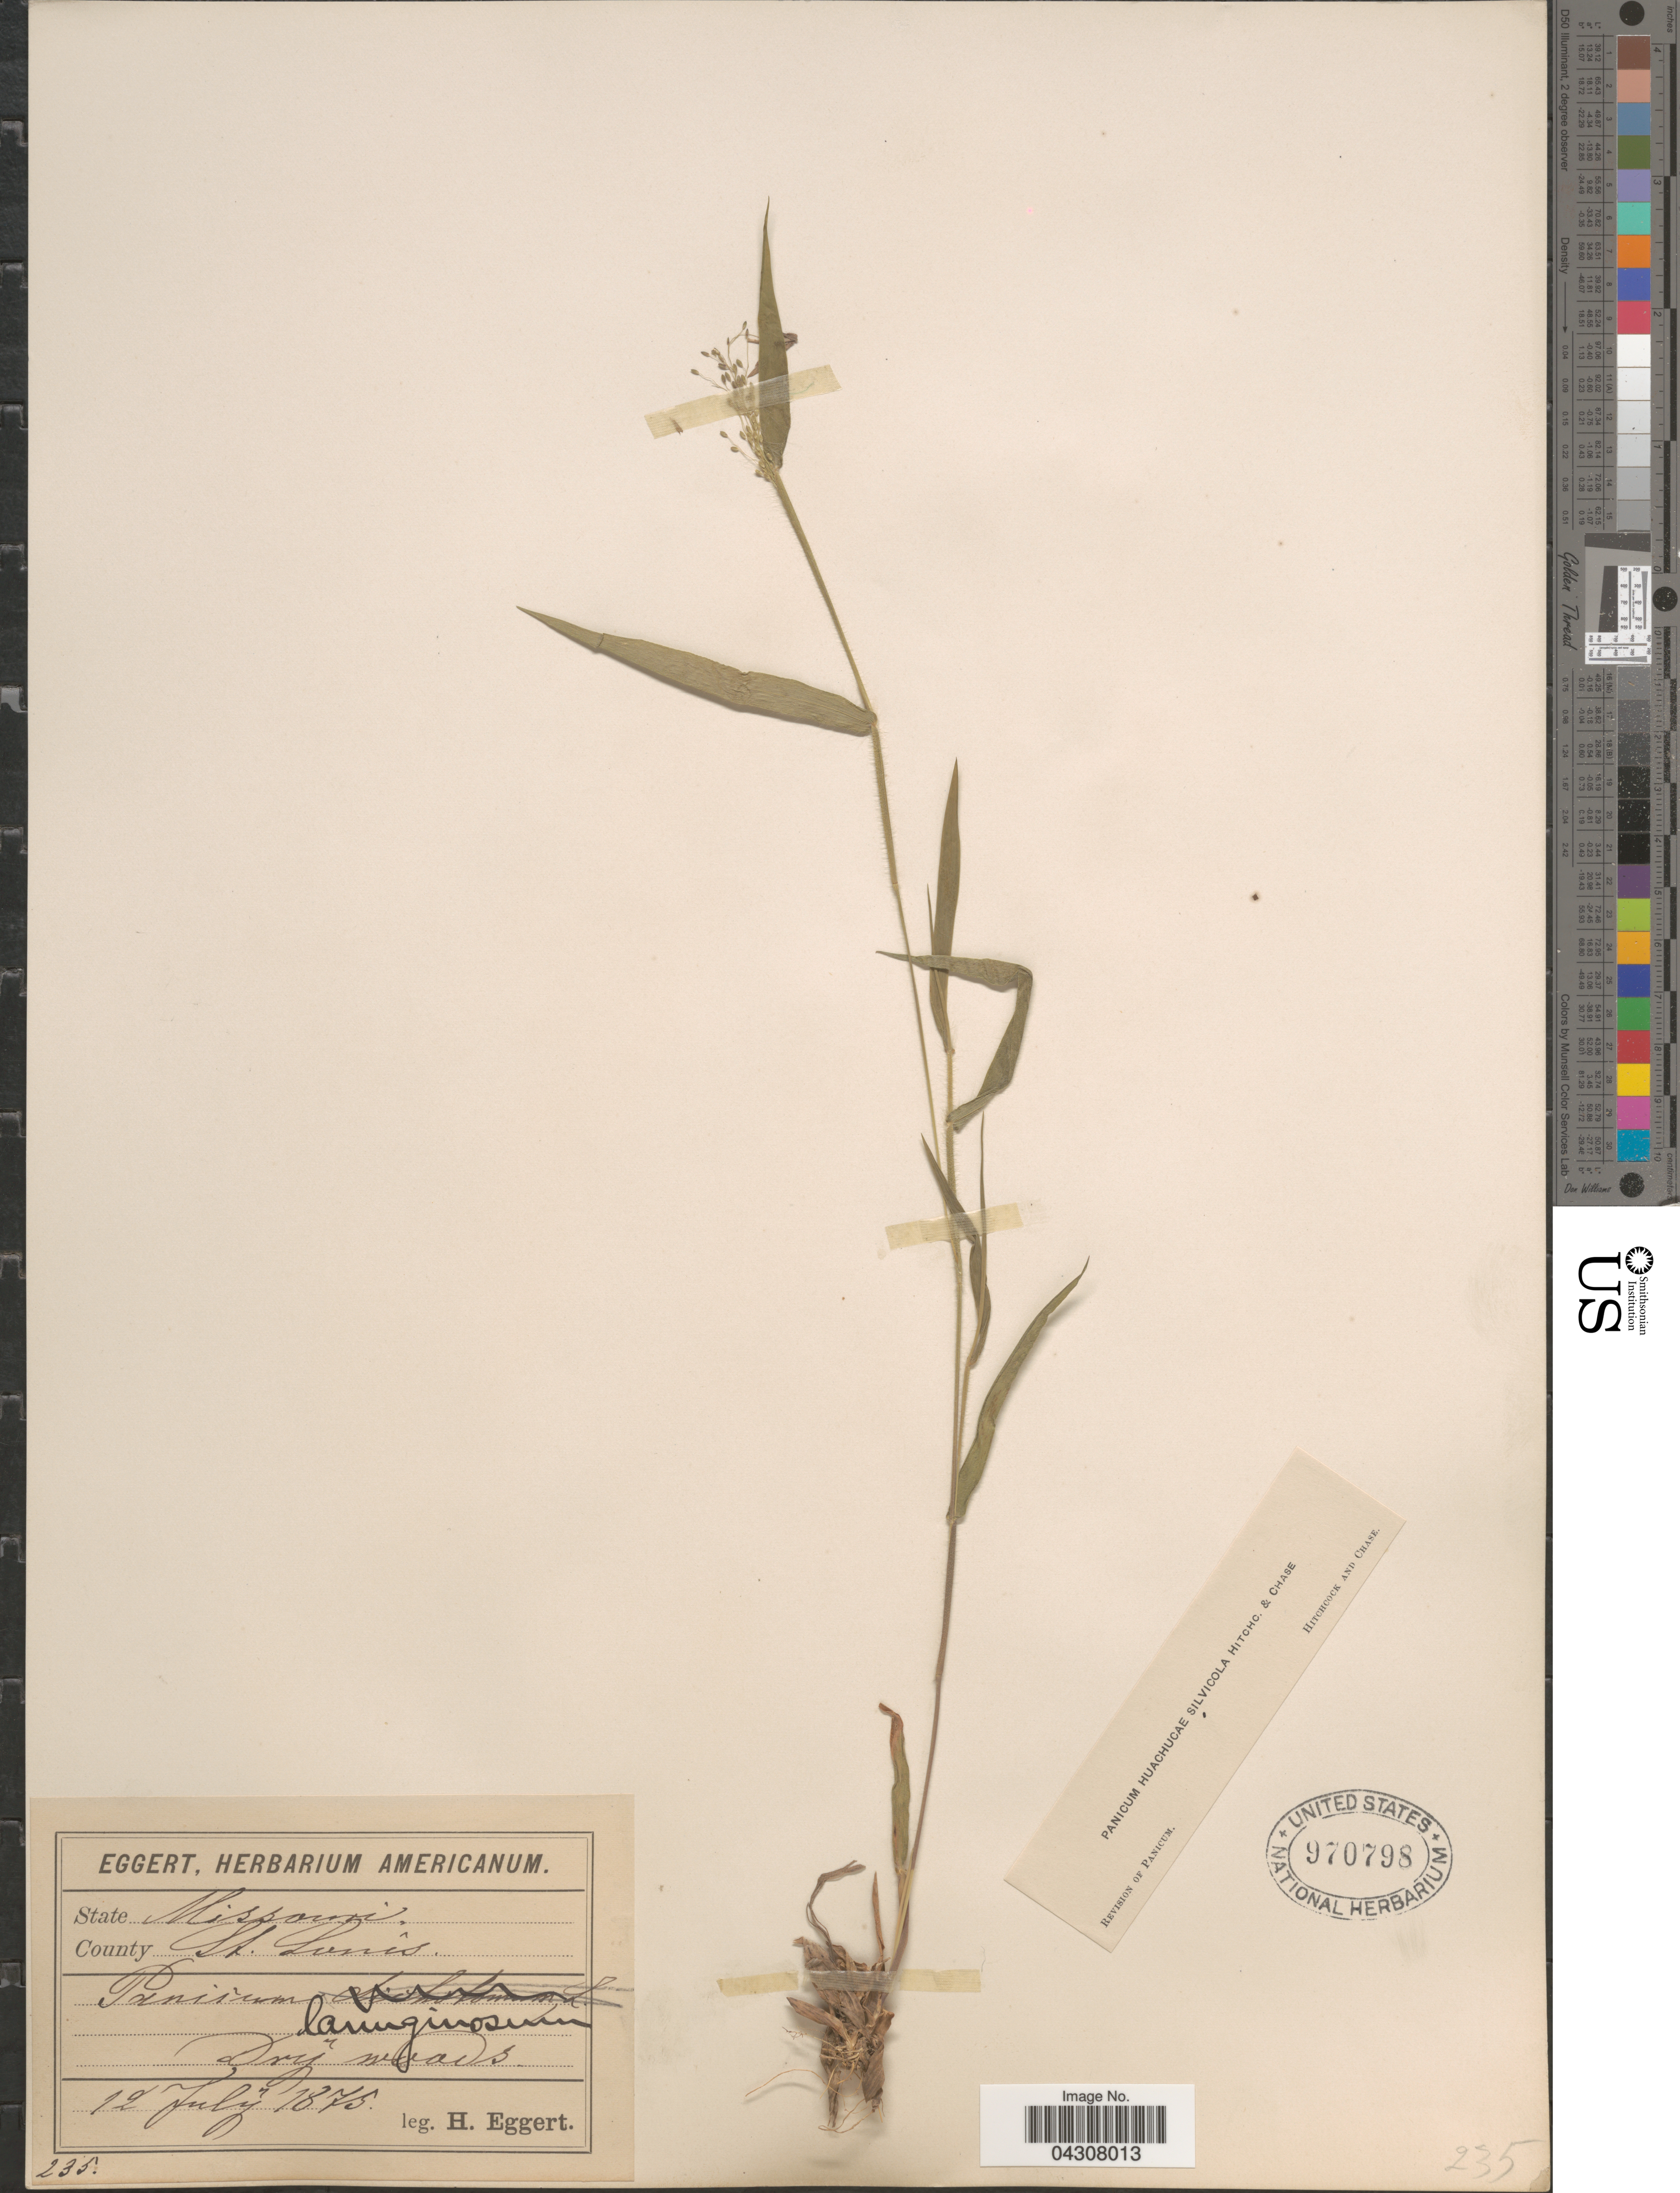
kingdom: Plantae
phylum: Tracheophyta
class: Liliopsida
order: Poales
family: Poaceae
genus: Dichanthelium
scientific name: Dichanthelium acuminatum var. acuminatum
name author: (Sw.) Gould & C.A. Clark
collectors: H. Eggert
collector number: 235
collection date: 1875-07-22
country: United States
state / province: Missouri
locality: County St. Louis.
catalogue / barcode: US 970798